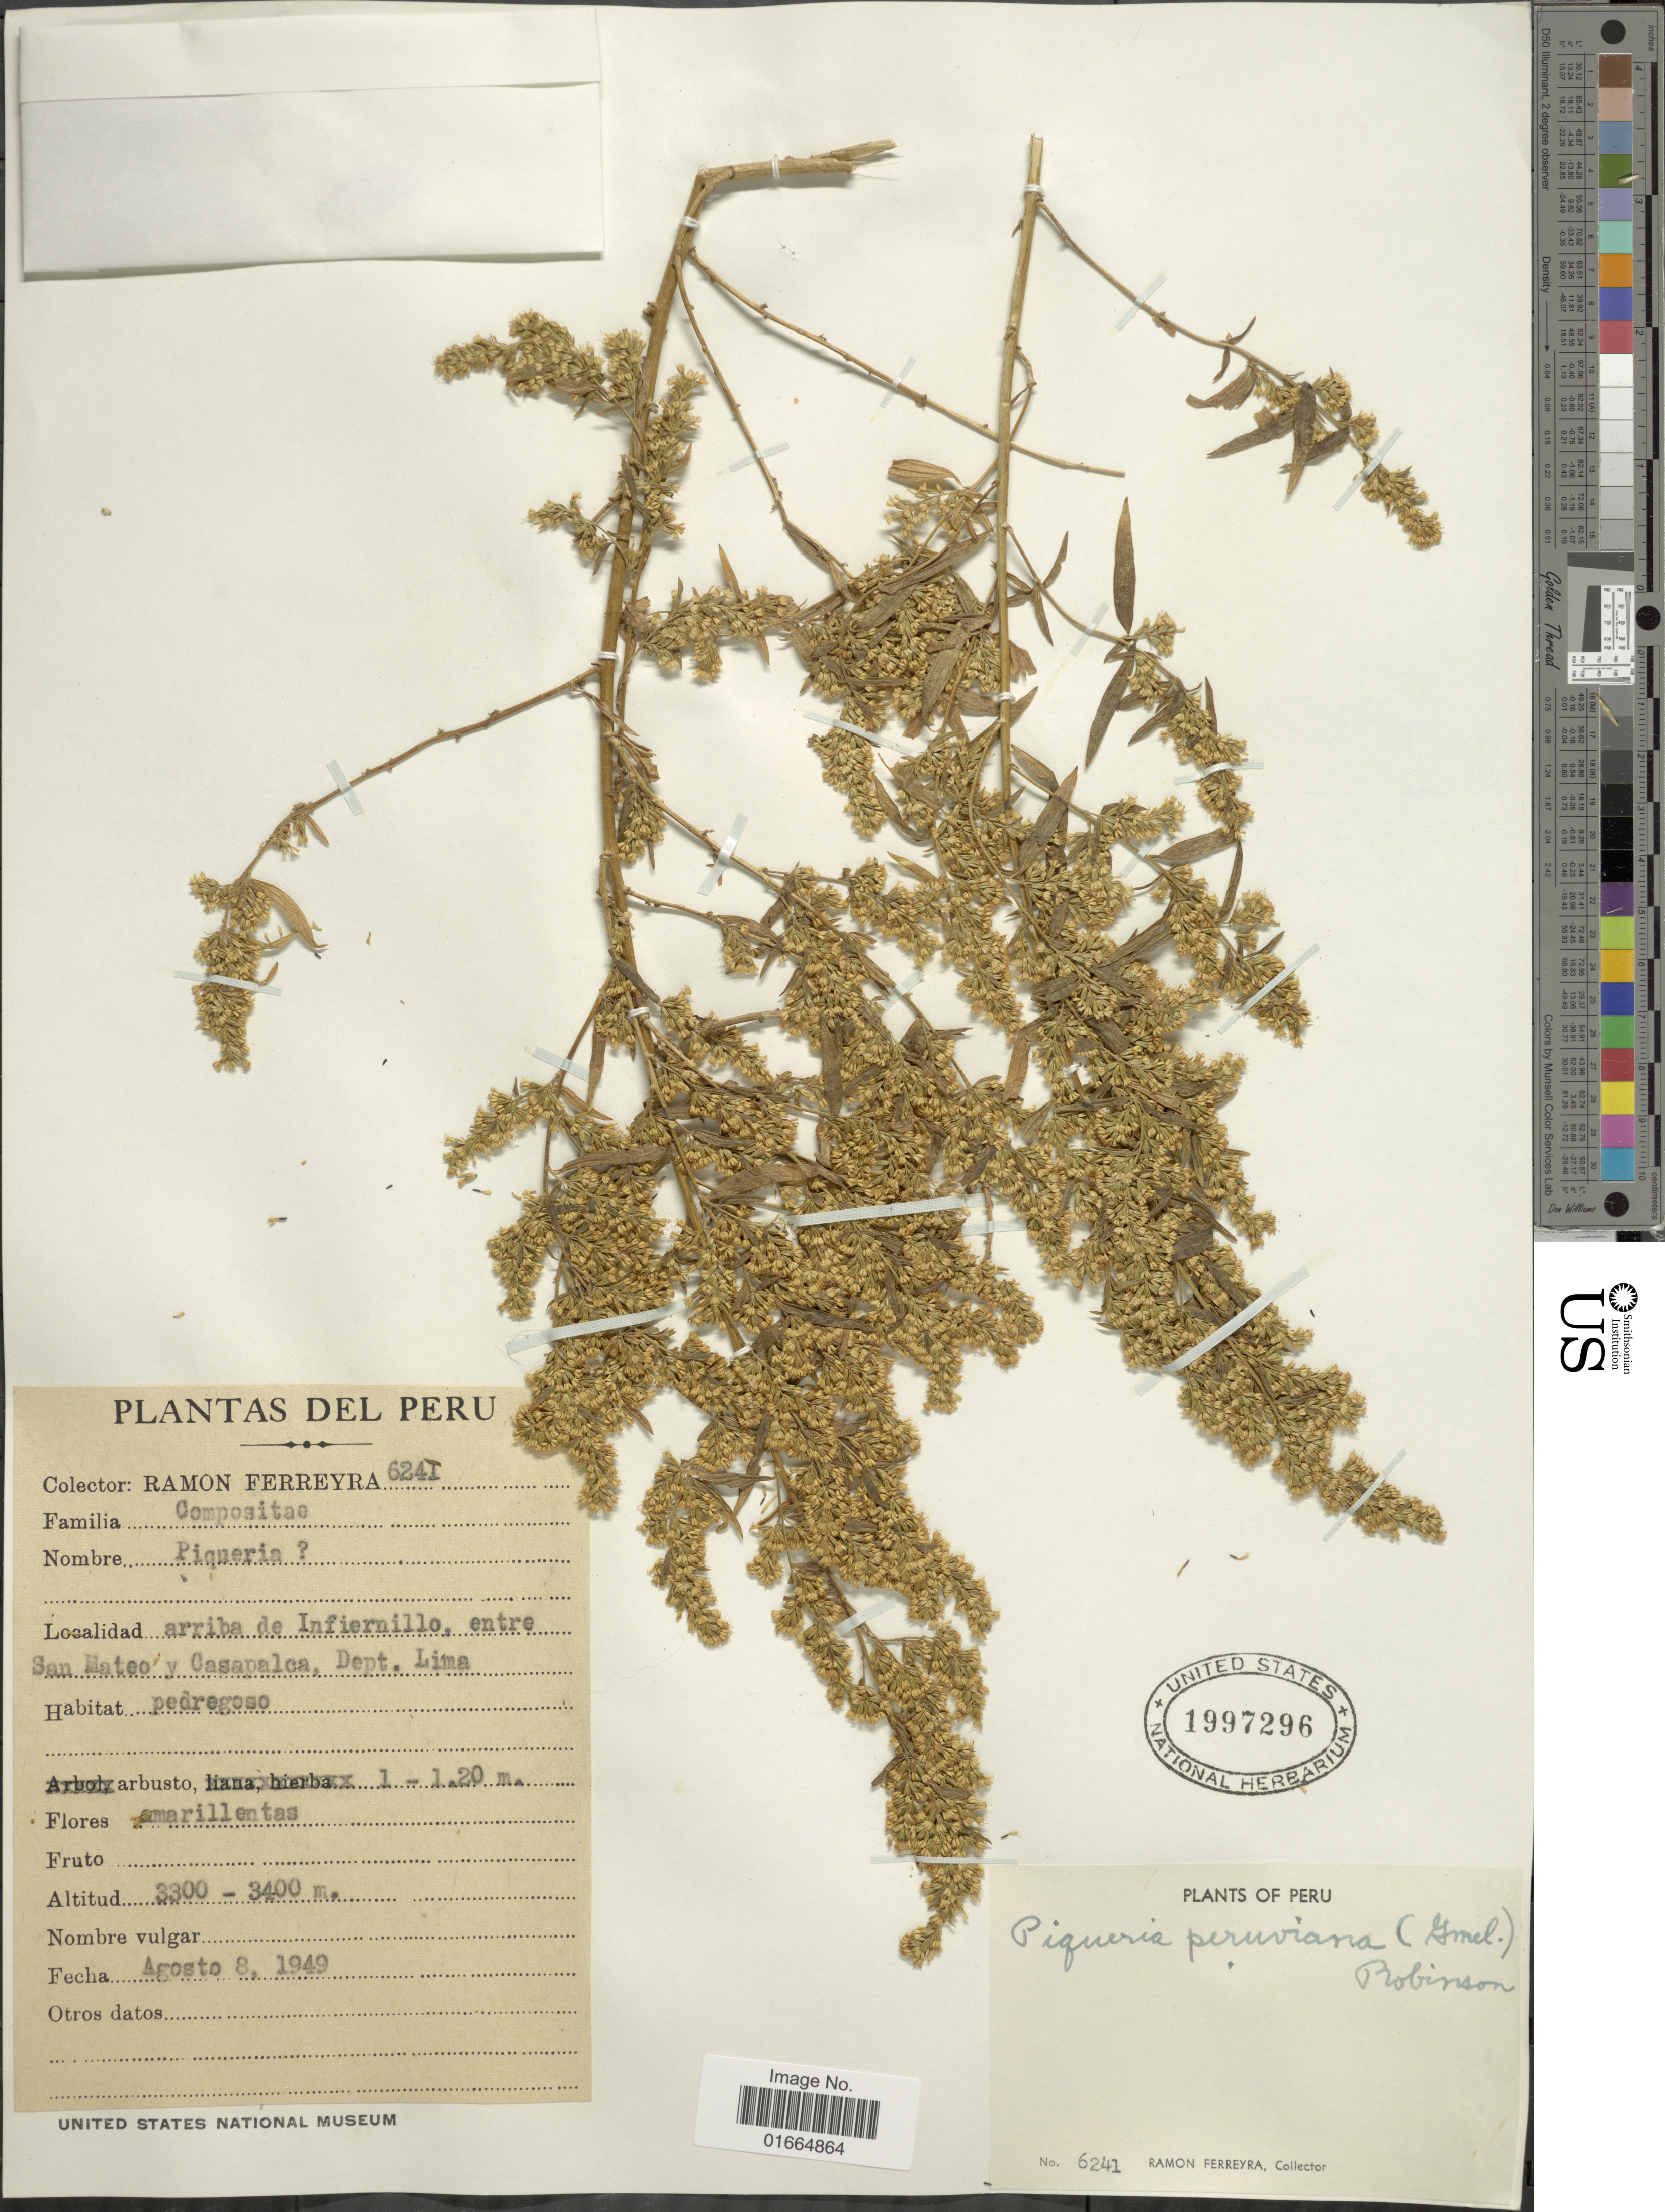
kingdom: Plantae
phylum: Tracheophyta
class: Magnoliopsida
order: Asterales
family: Asteraceae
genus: Ophryosporus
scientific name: Ophryosporus peruvianus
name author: (J.F. Gmel.) R.M. King & H. Rob.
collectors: R. A. Ferreyra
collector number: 6241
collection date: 1949-08-08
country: Peru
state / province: Lima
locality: Arriba de Infiernillo, entre San Mateo y Casapalca, Dept. Lima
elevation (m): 3300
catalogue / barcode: US 1997296